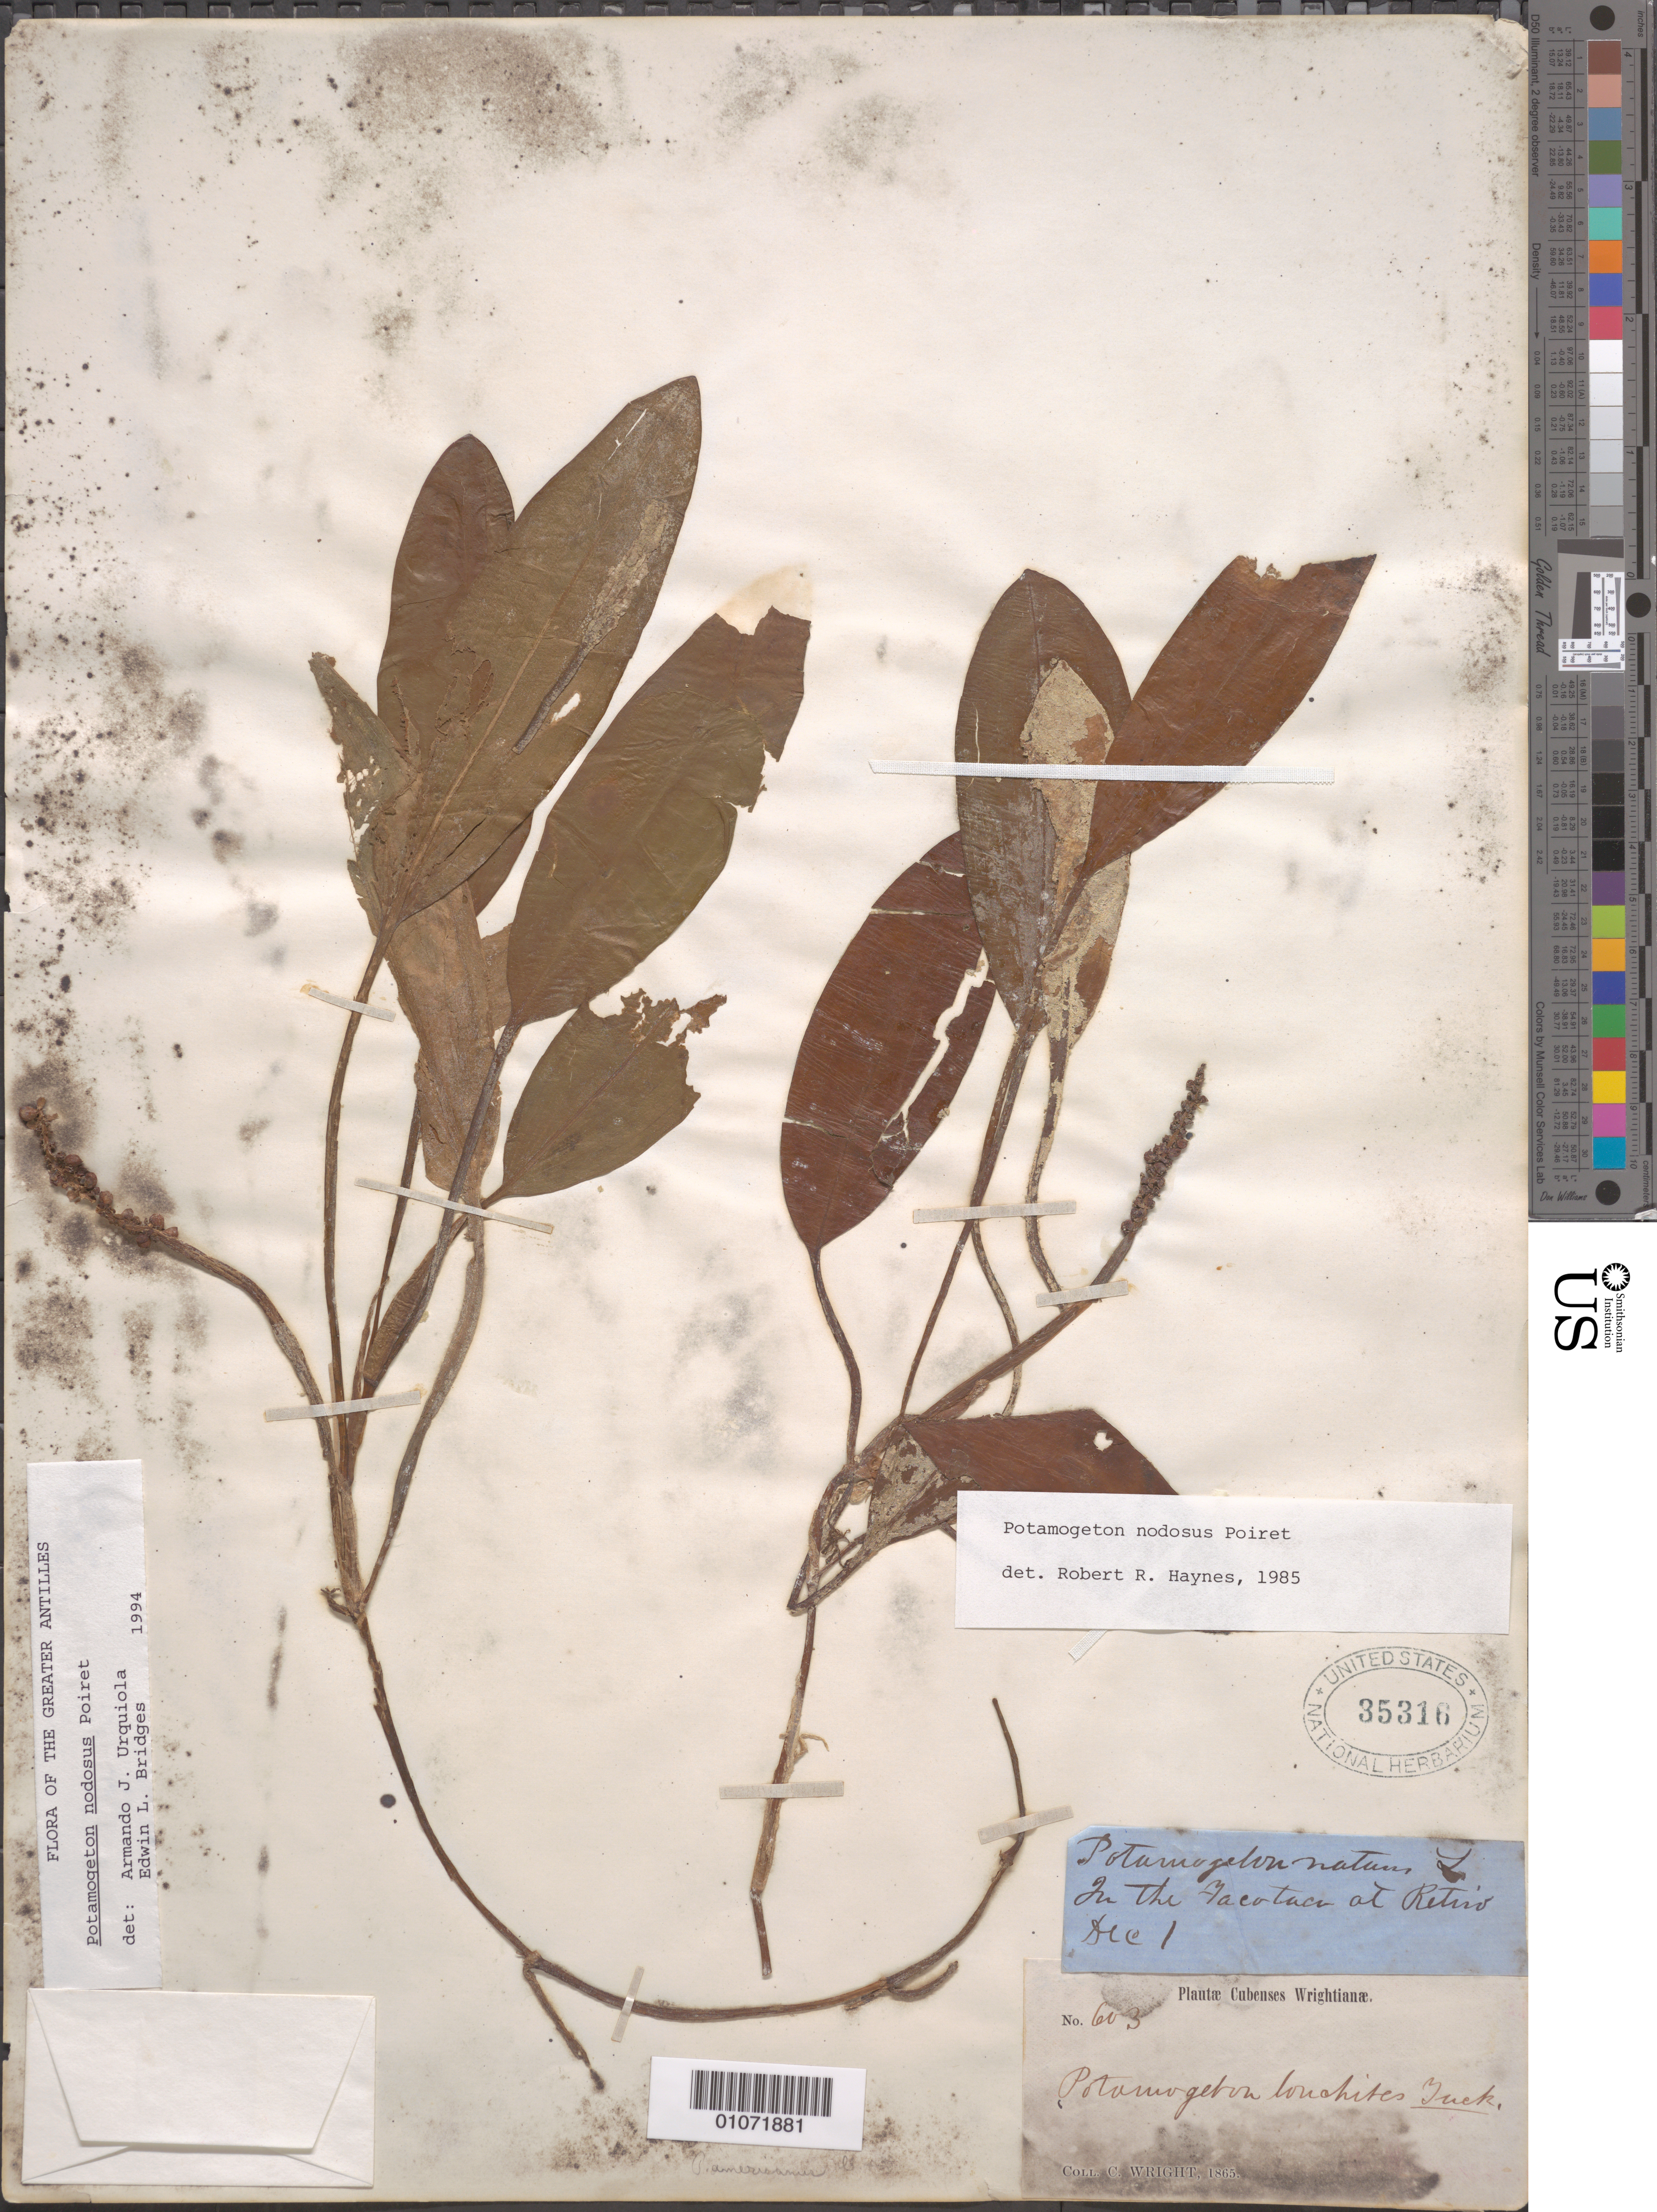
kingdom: Plantae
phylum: Tracheophyta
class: Liliopsida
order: Alismatales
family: Potamogetonaceae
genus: Potamogeton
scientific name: Potamogeton nodosus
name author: Poir.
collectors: C. Wright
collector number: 603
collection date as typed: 1865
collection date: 1865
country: Cuba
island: Cuba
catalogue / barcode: US 35316